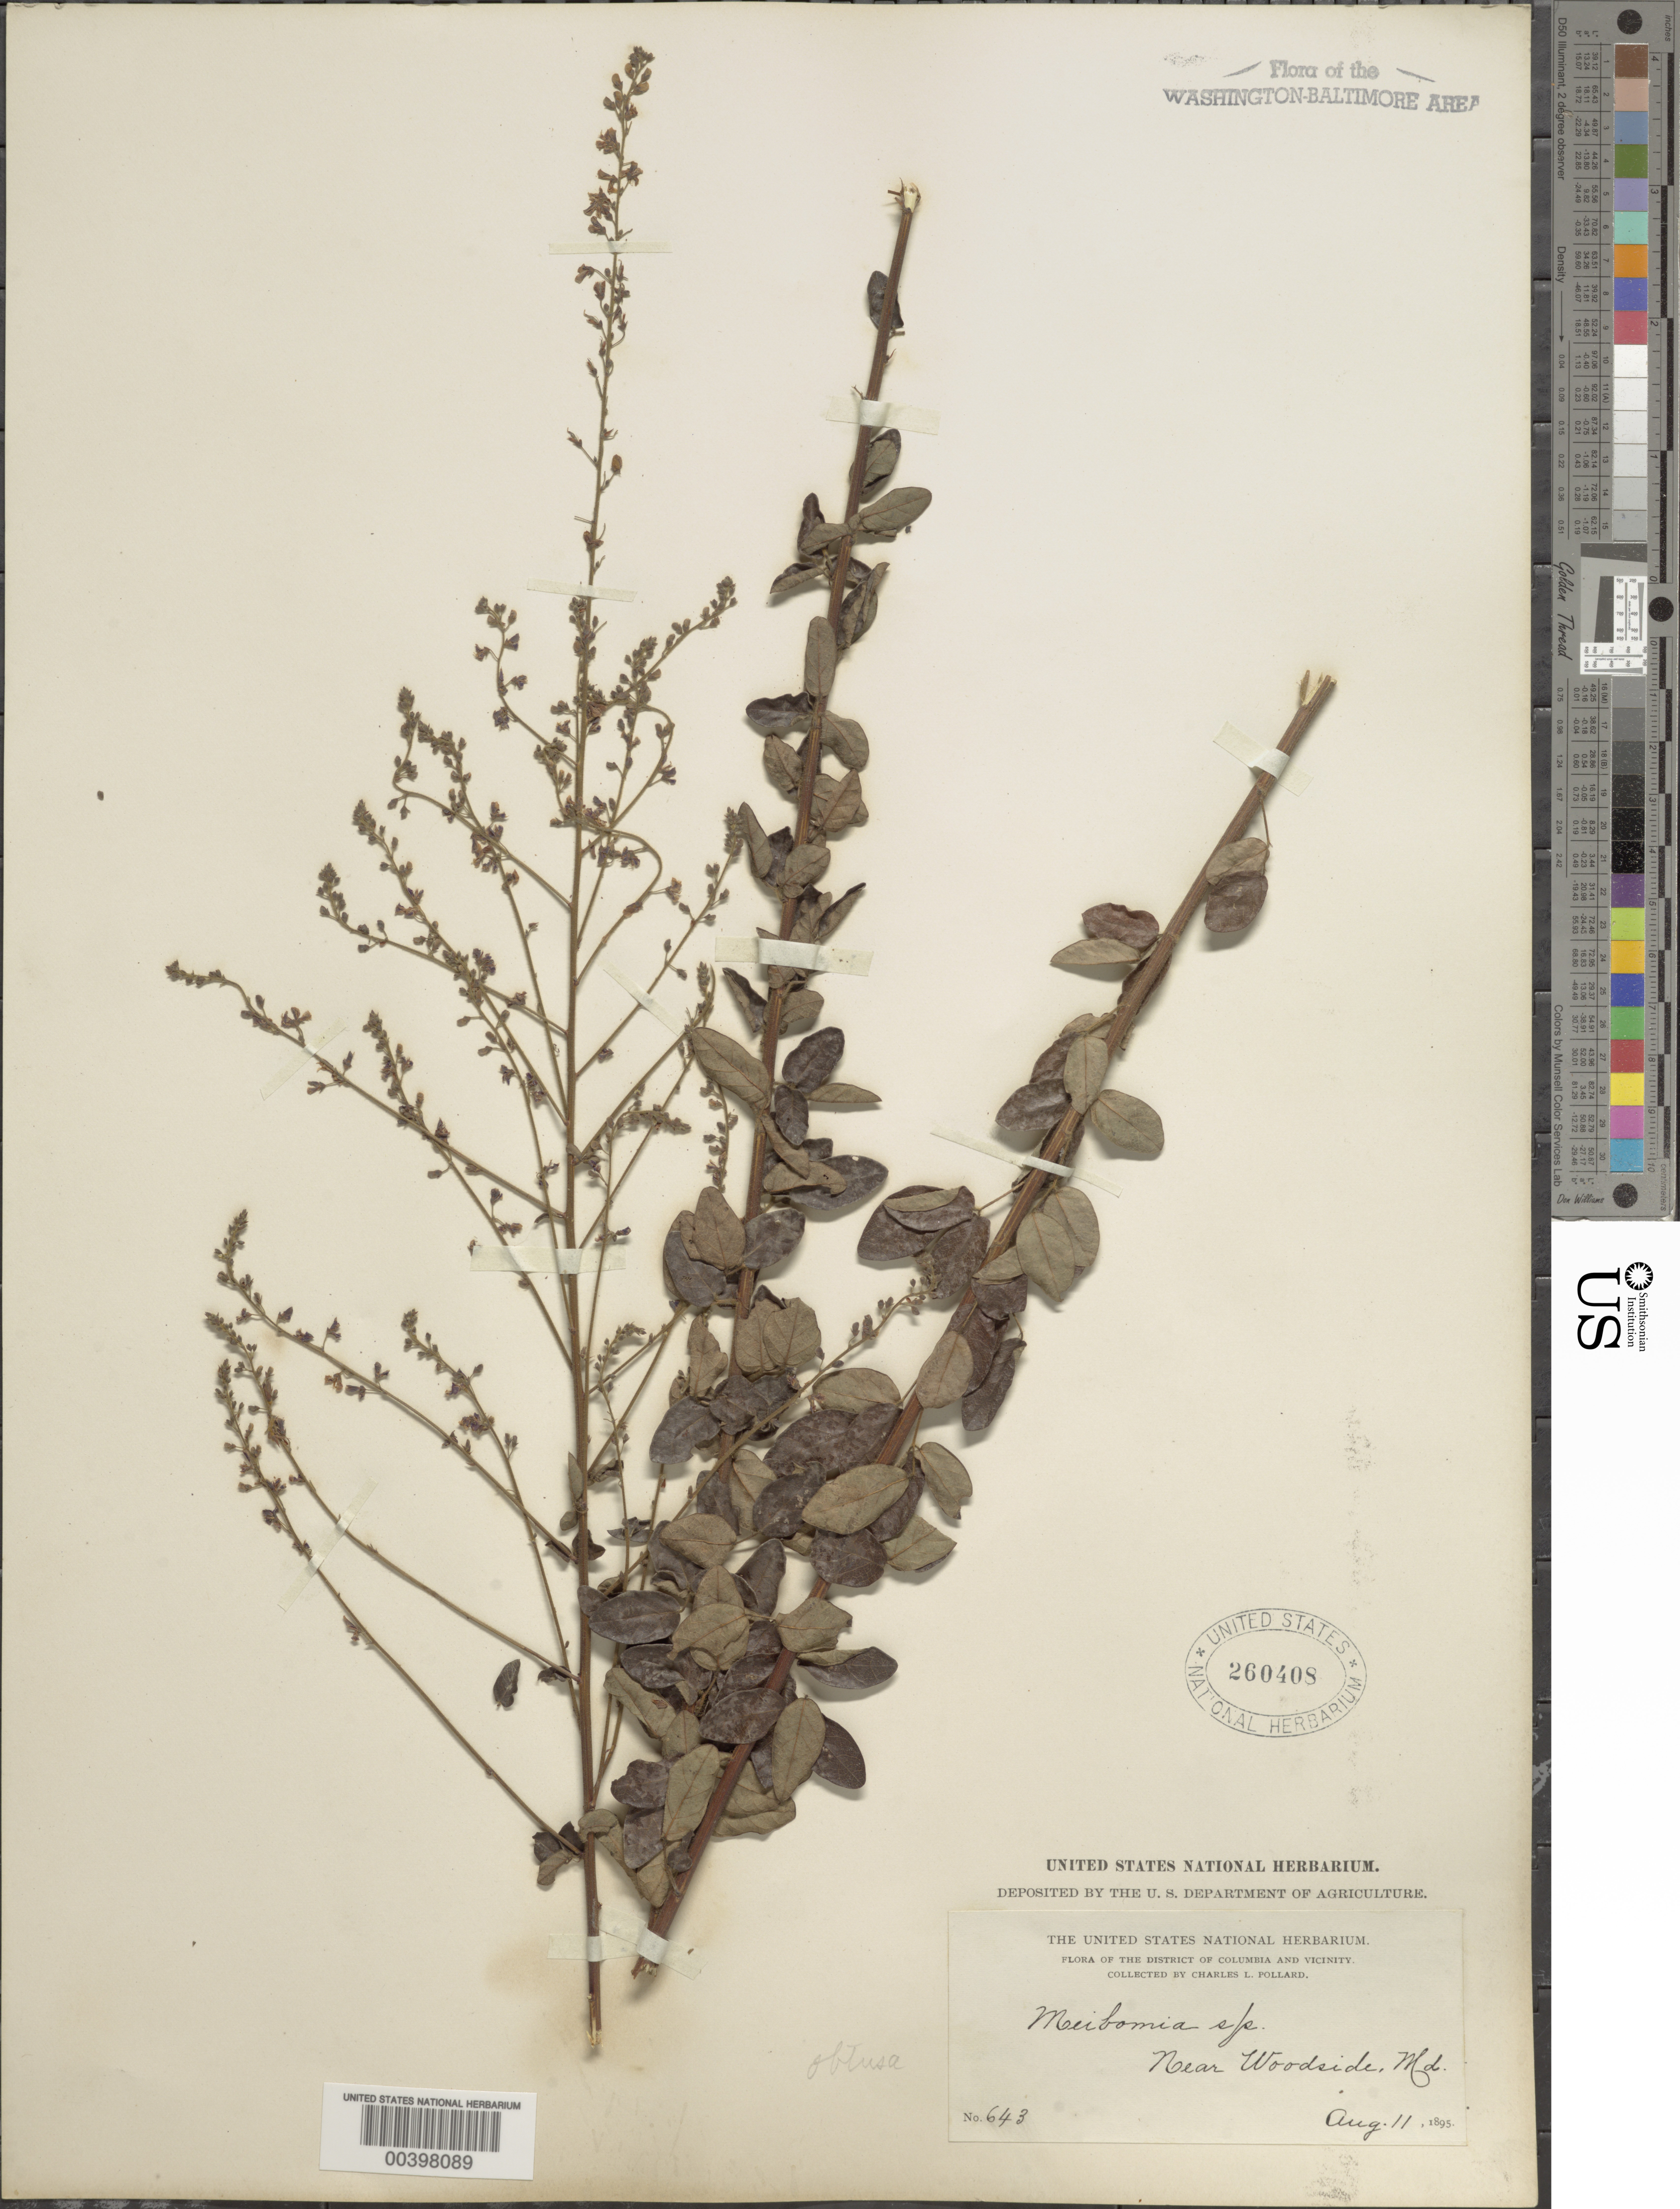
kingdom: Plantae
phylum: Tracheophyta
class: Magnoliopsida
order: Fabales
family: Fabaceae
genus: Desmodium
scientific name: Desmodium ciliare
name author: (Muhl. ex Willd.) DC.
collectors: C. L. Pollard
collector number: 643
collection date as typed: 11 Aug 1895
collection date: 1895-08-11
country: United States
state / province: Maryland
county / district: Montgomery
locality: Woodside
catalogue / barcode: US 260408